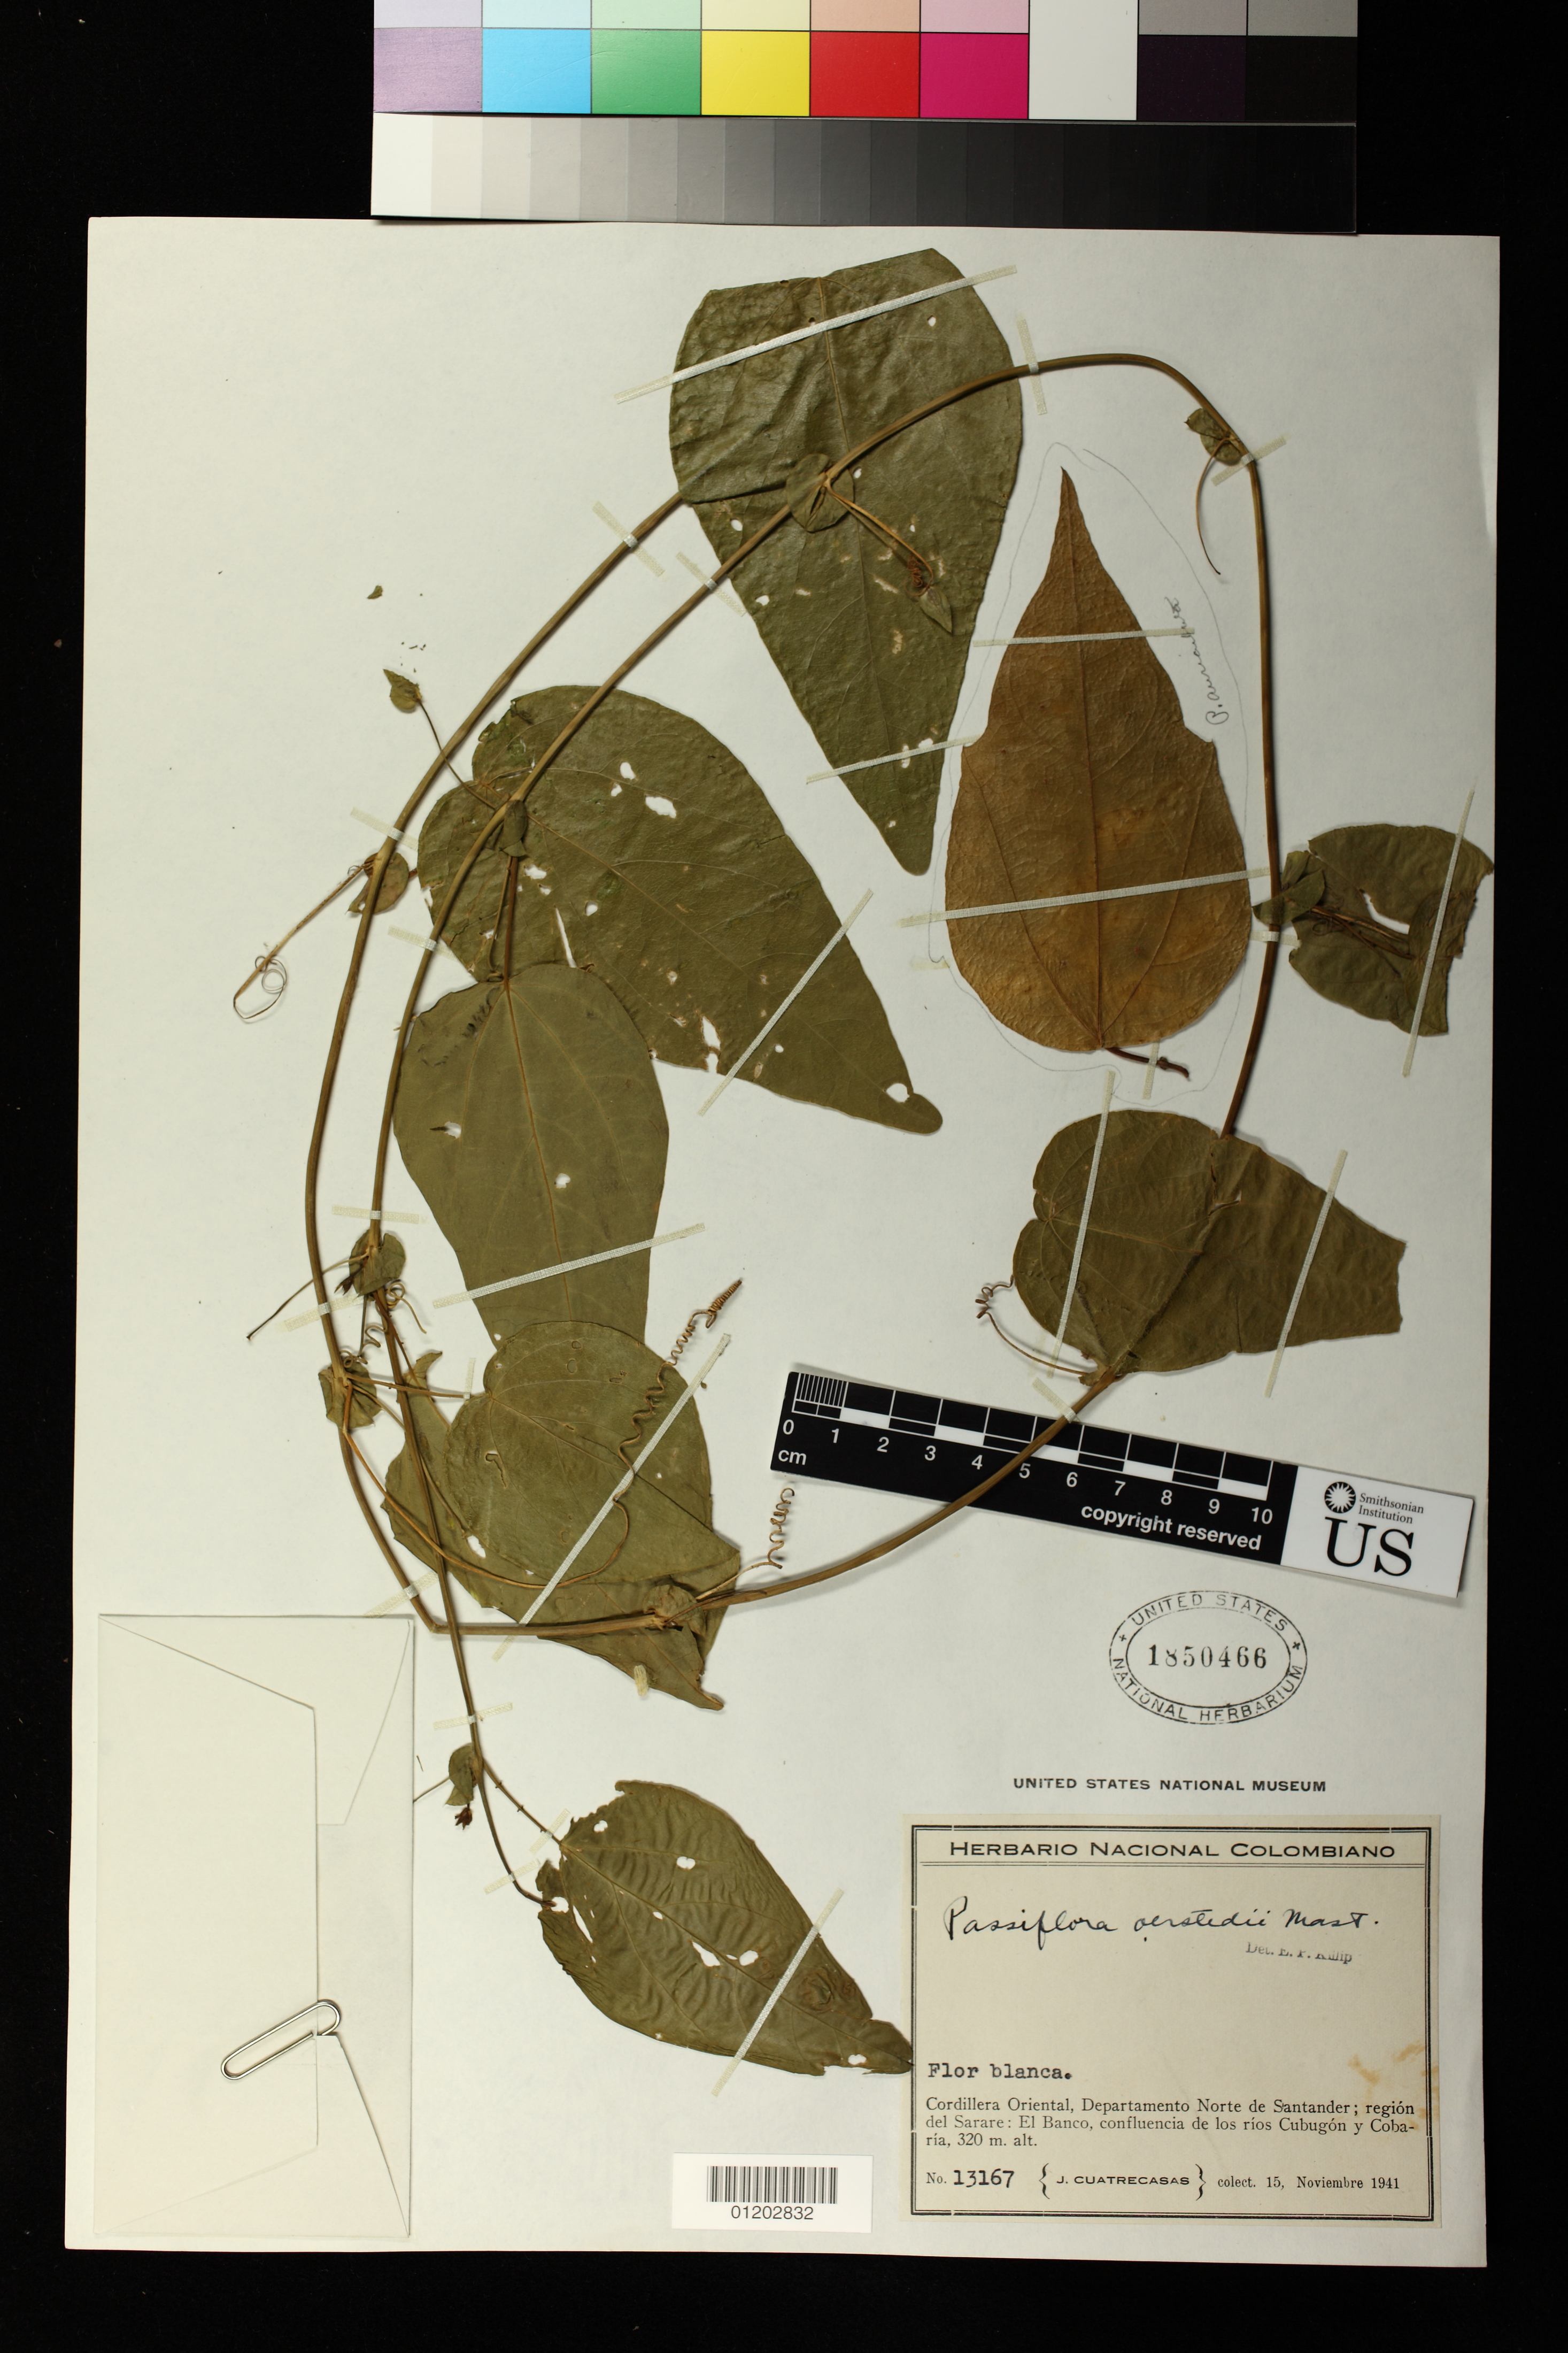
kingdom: Plantae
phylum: Tracheophyta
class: Magnoliopsida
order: Malpighiales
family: Passifloraceae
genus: Passiflora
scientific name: Passiflora oerstedii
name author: Mast. in Mart.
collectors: J. Cuatrecasas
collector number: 13167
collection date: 1941-11-15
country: Colombia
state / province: Norte de Santander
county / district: Sarare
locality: El Banco, confluence of the Cubugon and Cobaria Rivers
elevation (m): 320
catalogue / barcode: US 1850466